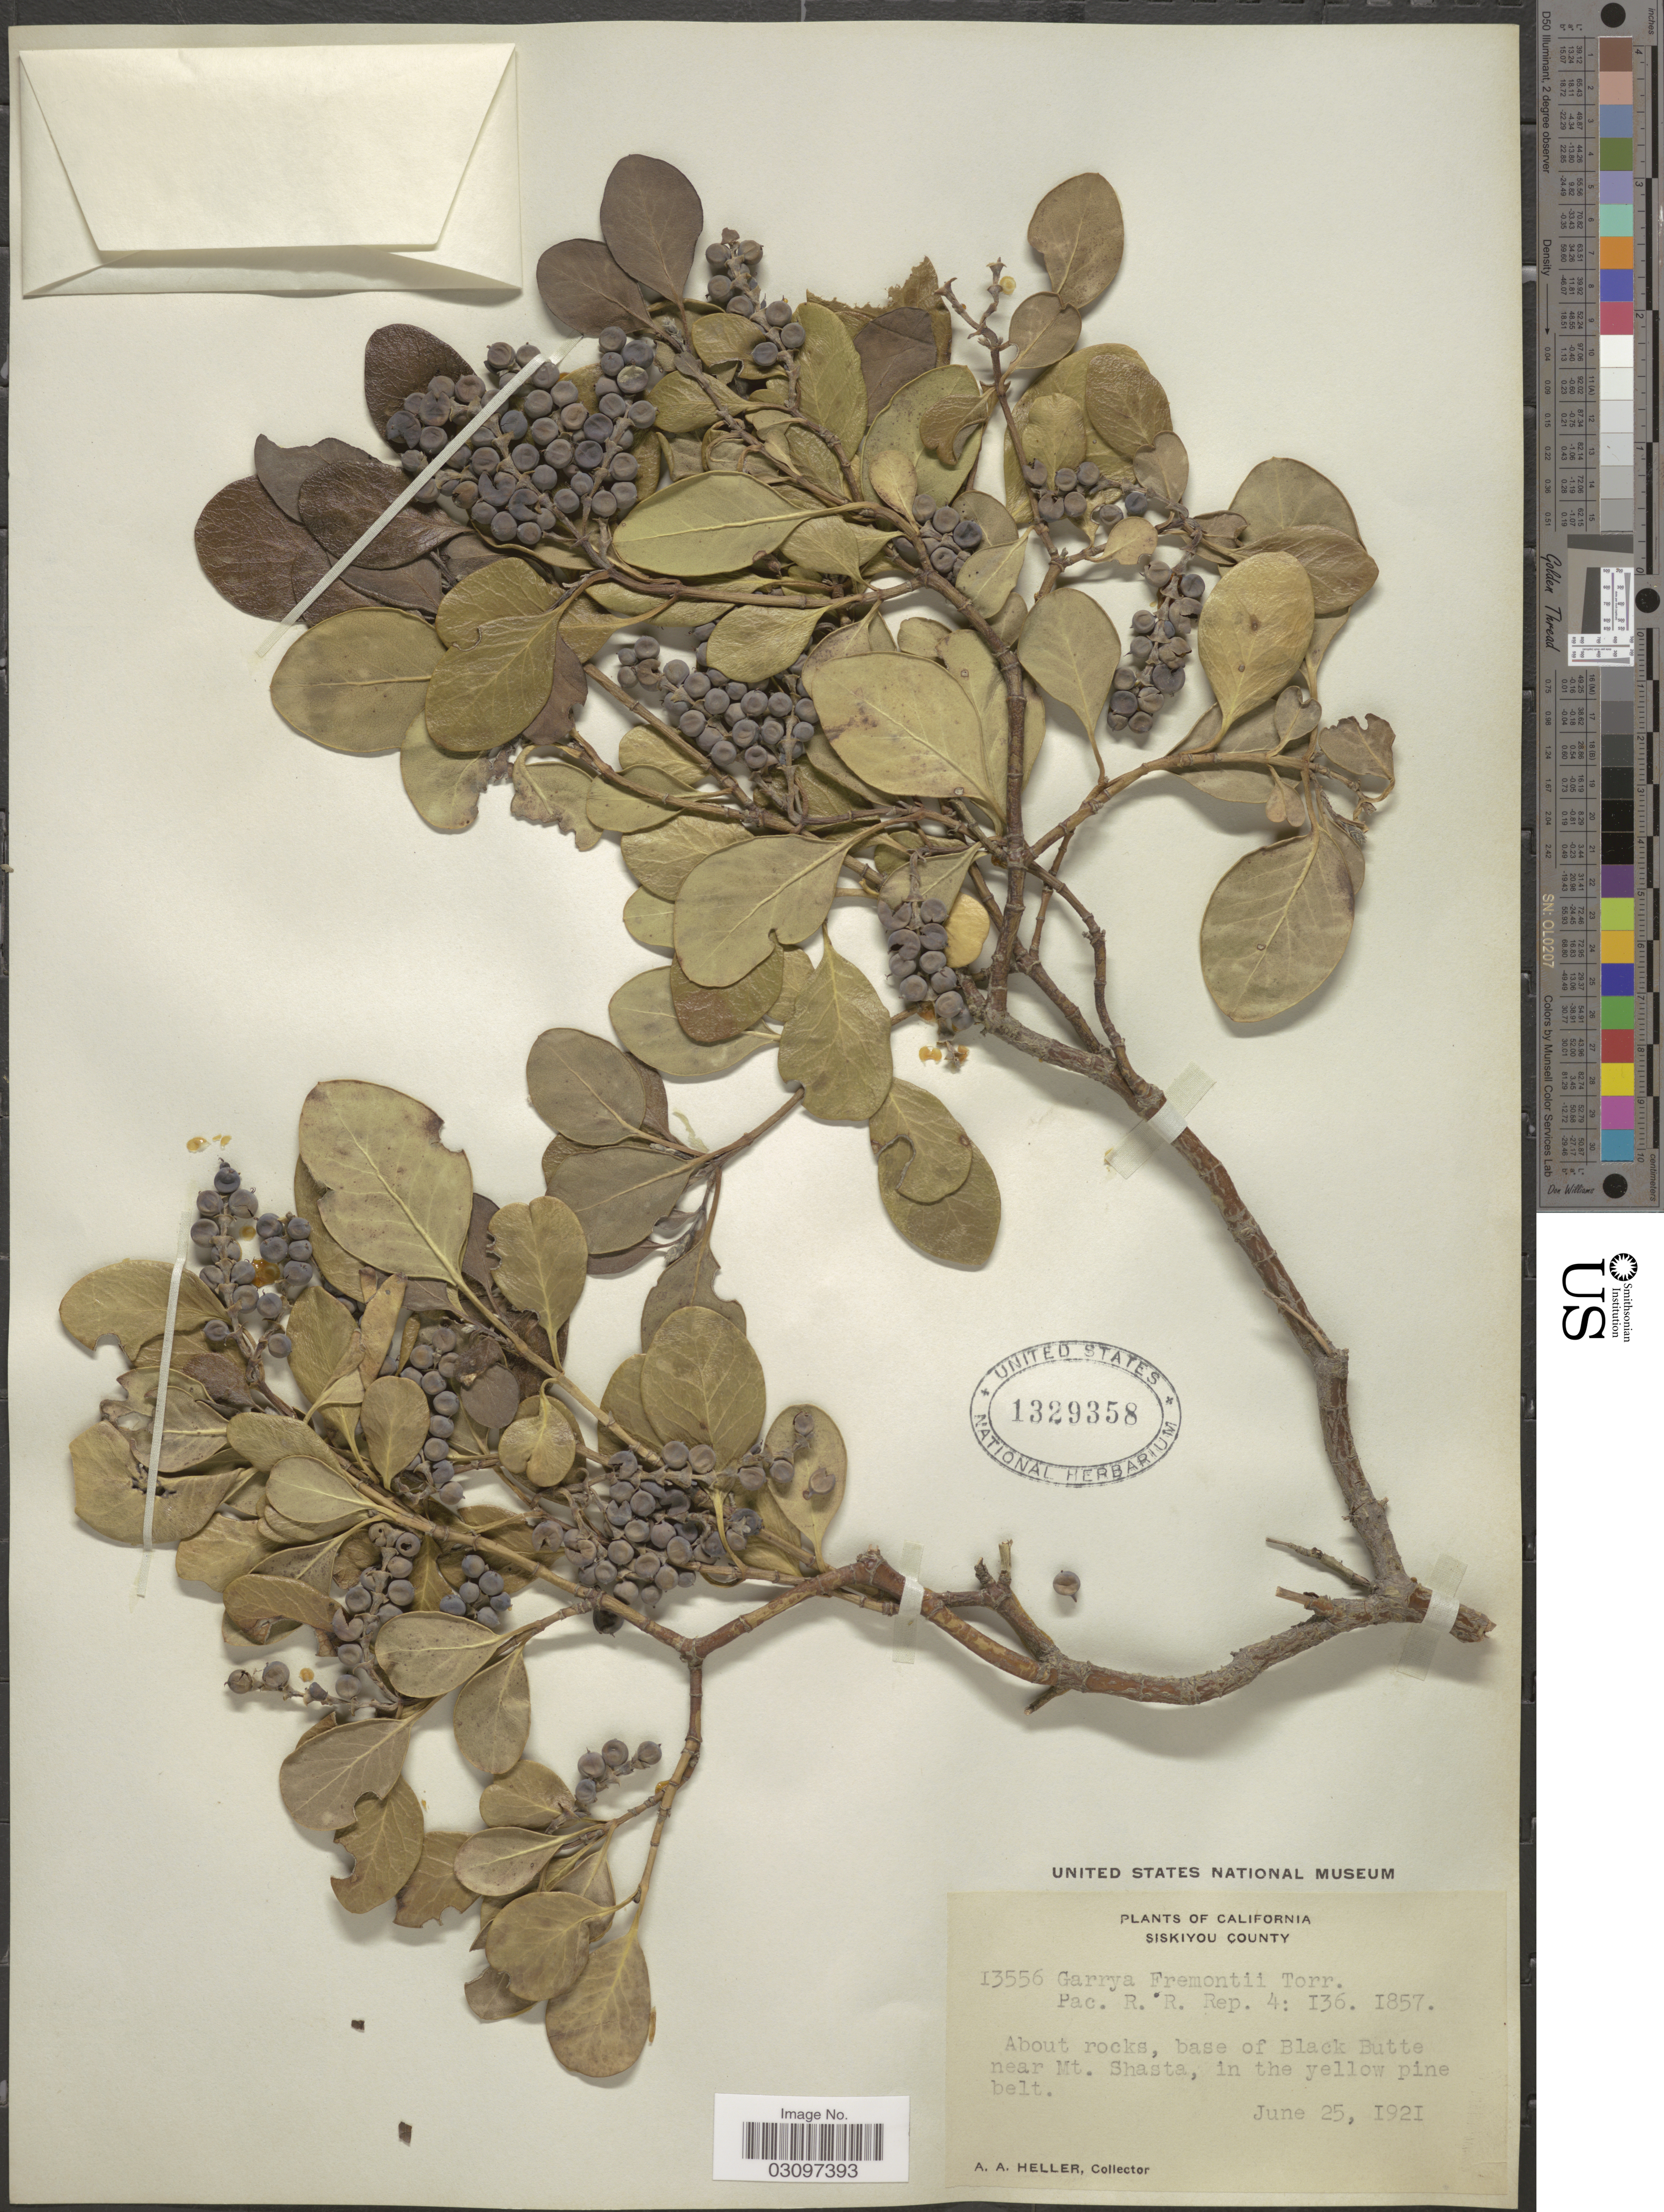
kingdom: Plantae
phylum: Tracheophyta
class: Magnoliopsida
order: Garryales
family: Garryaceae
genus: Garrya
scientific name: Garrya fremontii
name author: Torr.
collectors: A. A. Heller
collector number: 13556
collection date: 1921-06-25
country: United States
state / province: California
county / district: Siskiyou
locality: Siskiyou County. About rocks, base of Black Butte near Mt. Shasta, in the yellow pine belt.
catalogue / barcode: US 1329358